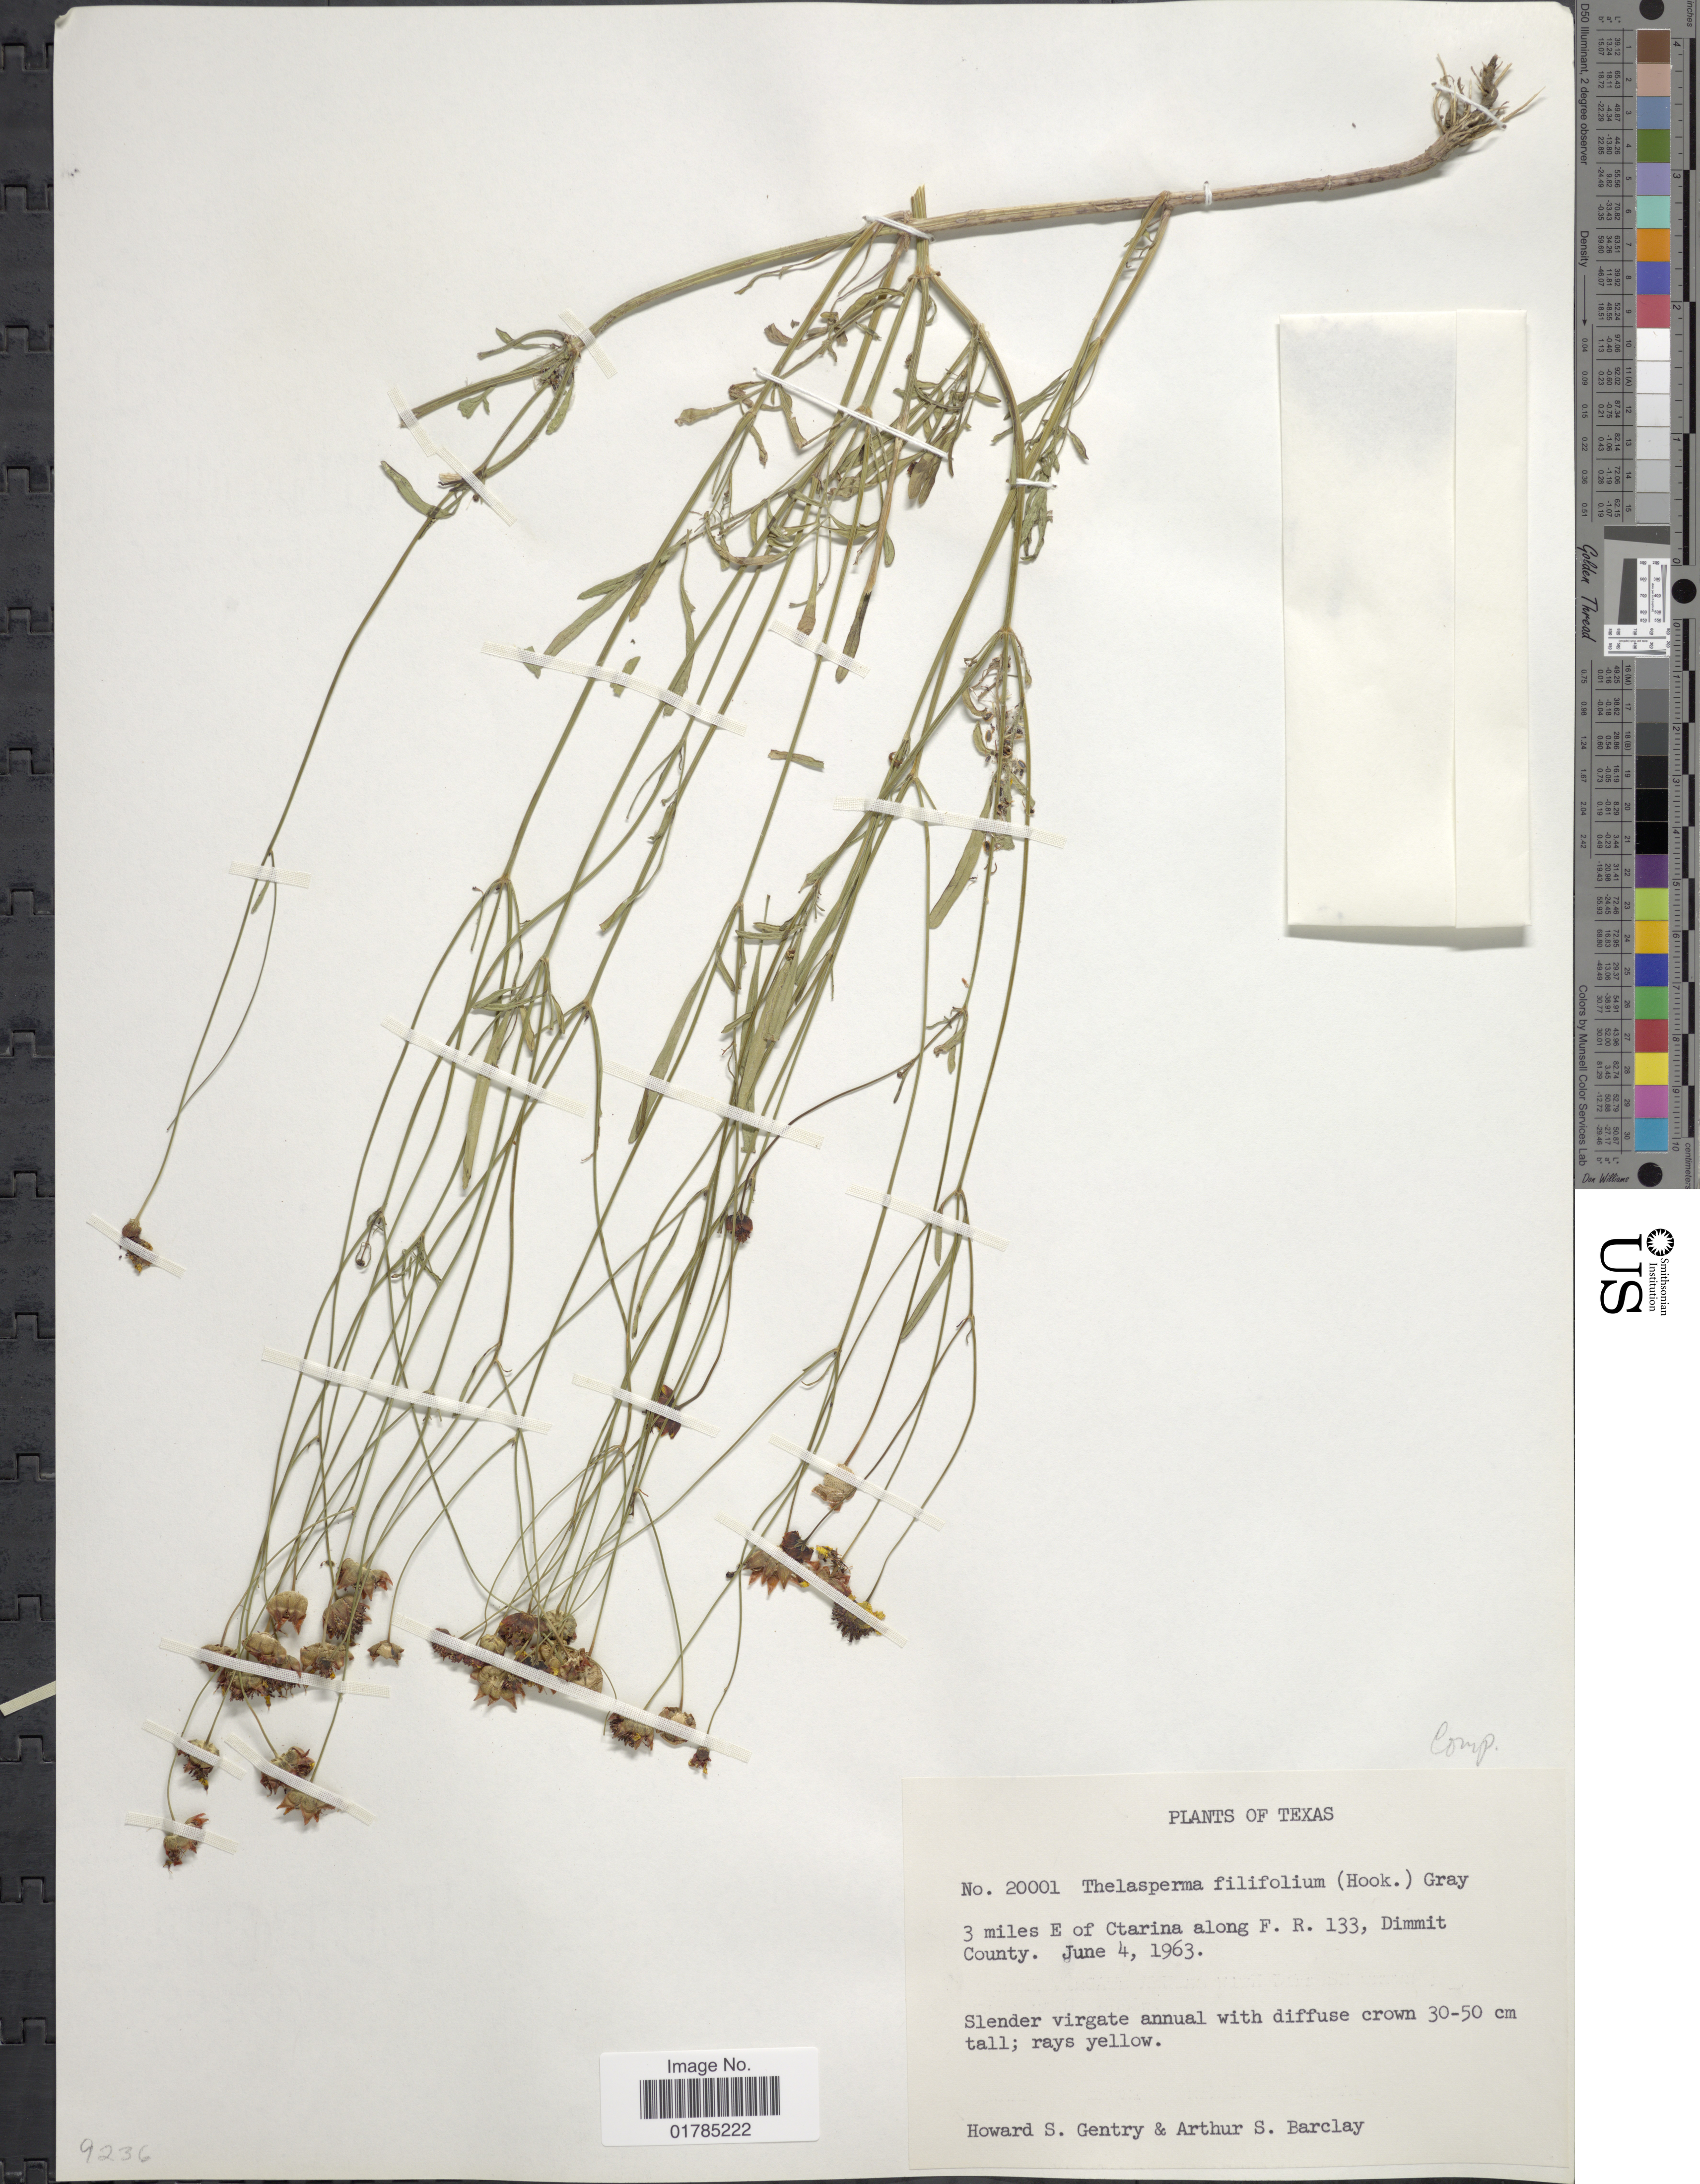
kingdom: Plantae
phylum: Tracheophyta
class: Magnoliopsida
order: Asterales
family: Asteraceae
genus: Thelesperma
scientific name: Thelesperma filifolium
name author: (Hook.) A. Gray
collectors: H. S. Gentry & A. S. Barclay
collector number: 20001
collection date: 1963-06-04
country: United States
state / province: Texas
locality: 3 miles E of Ctarina along F. R. 133 Dimmit County